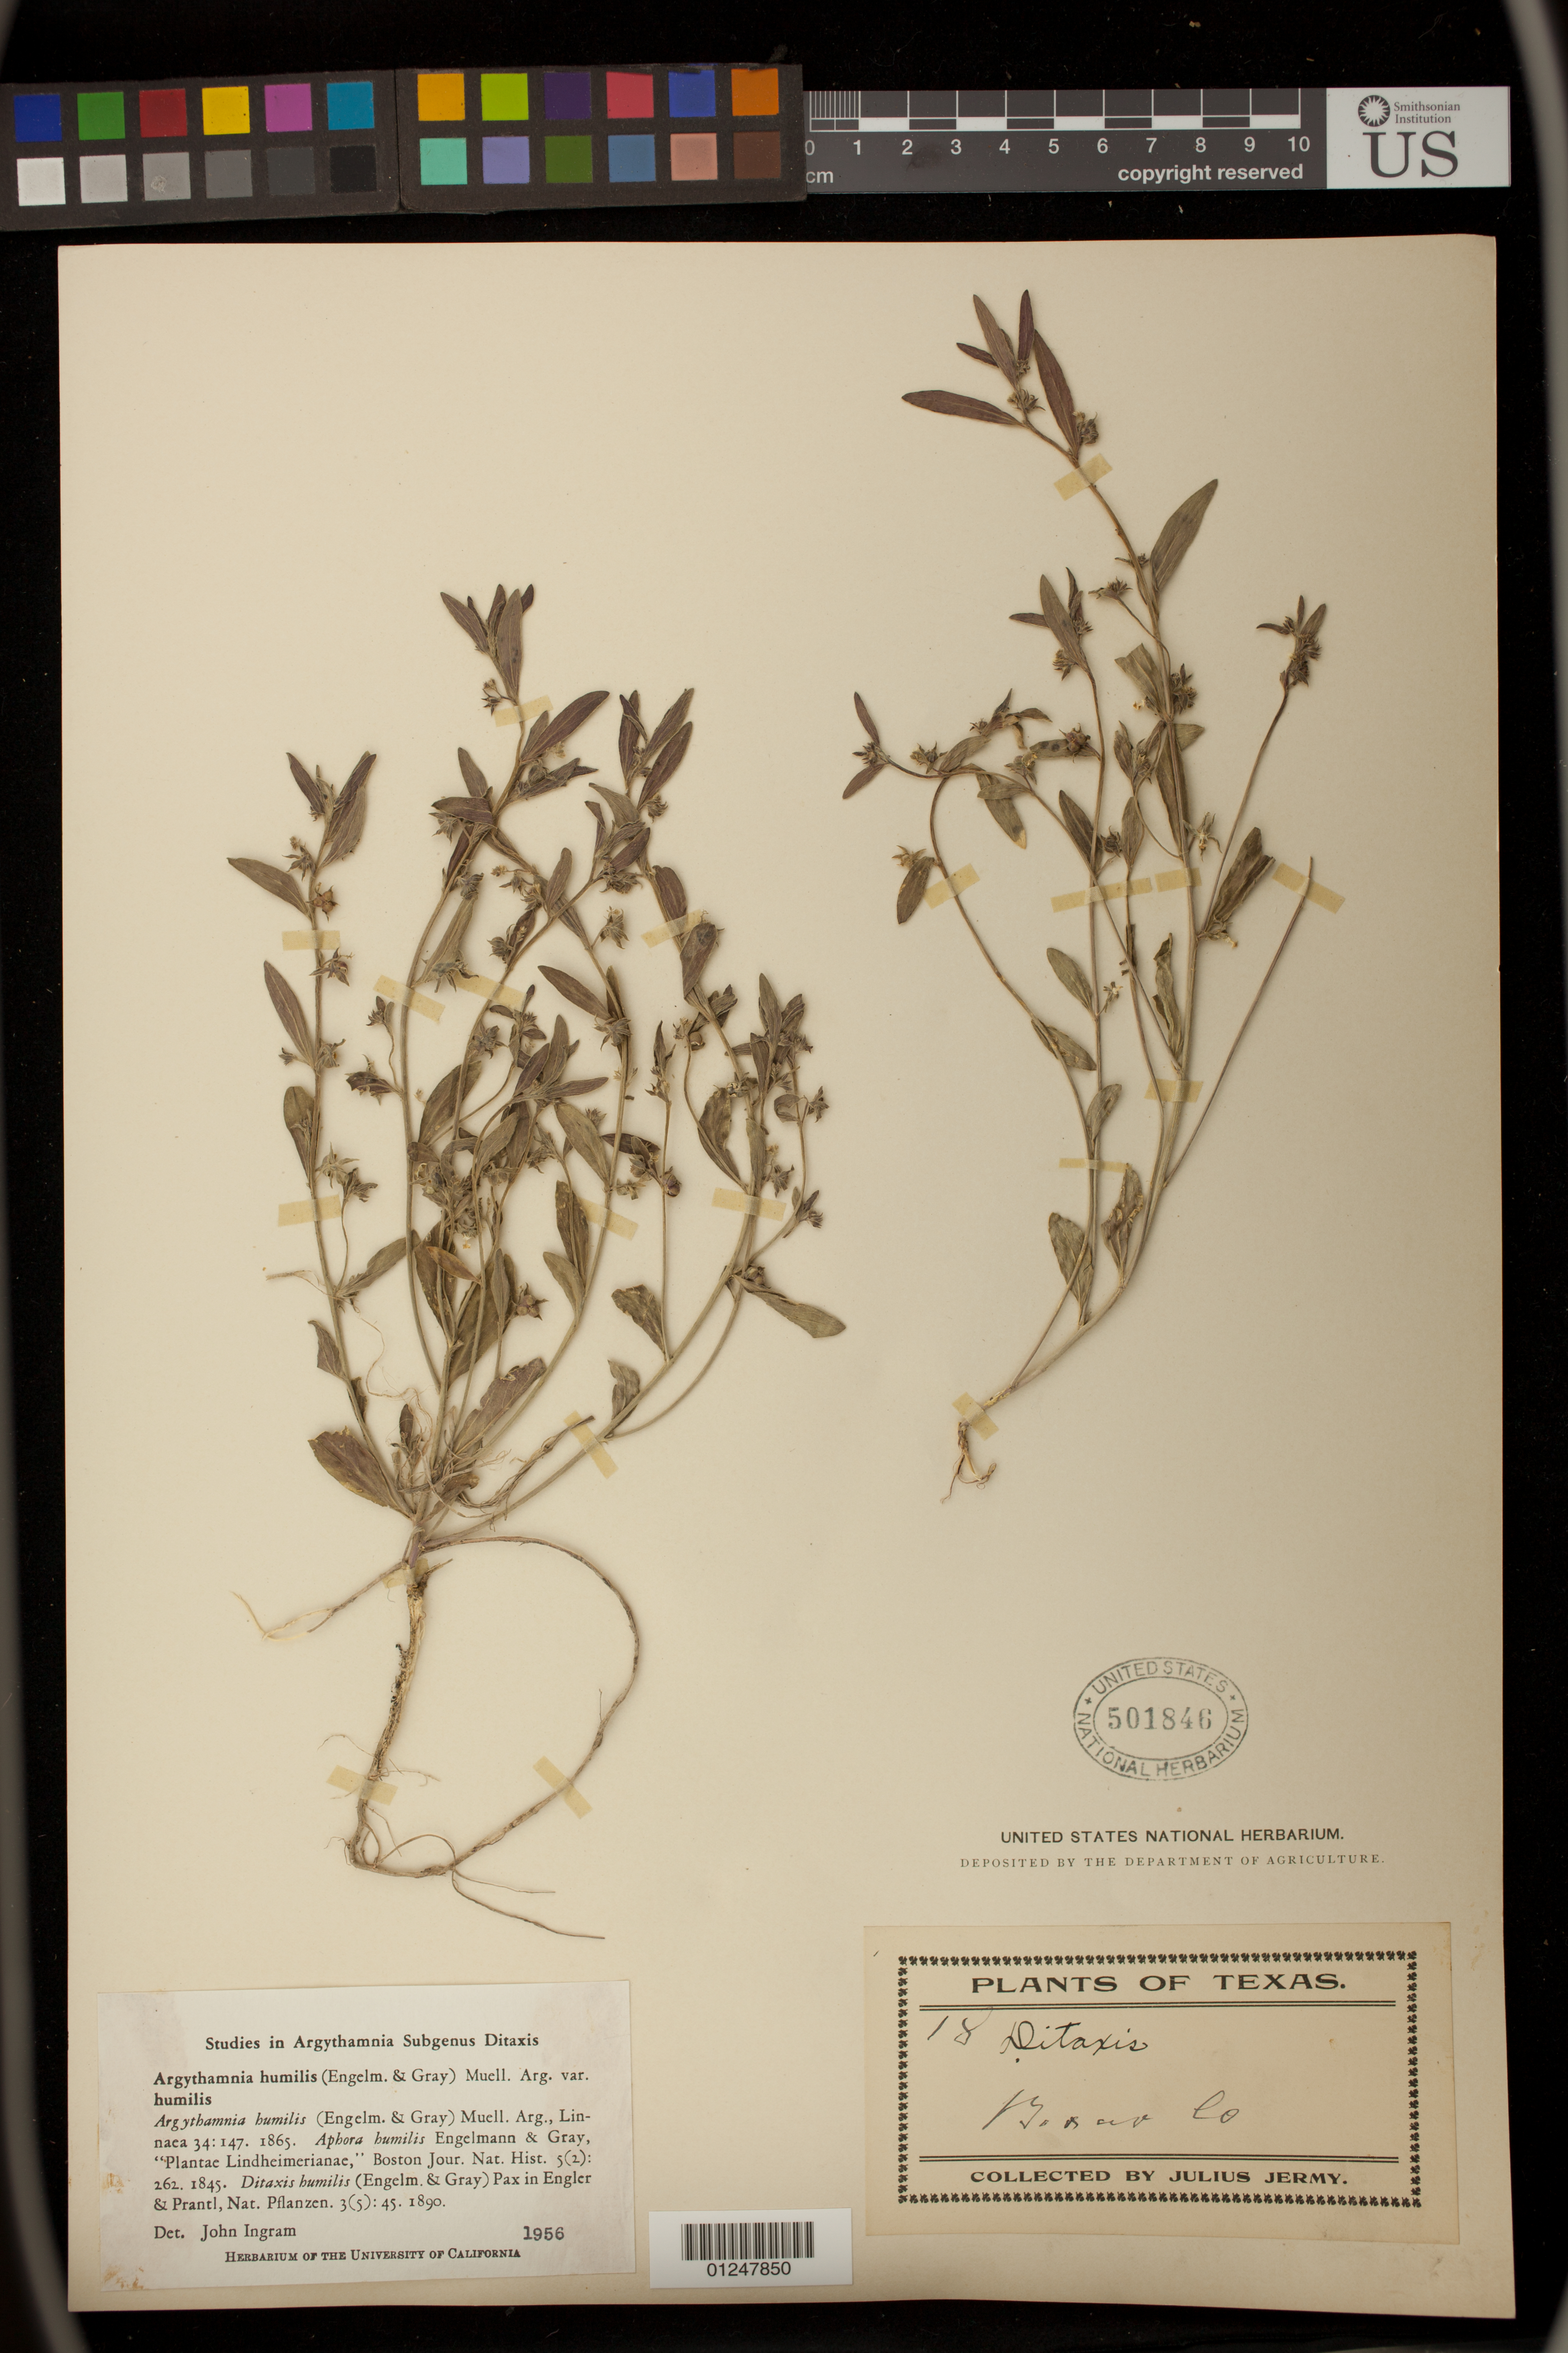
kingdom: Plantae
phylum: Tracheophyta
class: Magnoliopsida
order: Malpighiales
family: Euphorbiaceae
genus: Argythamnia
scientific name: Argythamnia humilis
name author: (Engelm. & A. Gray) Müll. Arg.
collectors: J. Jermy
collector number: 18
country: United States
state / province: Texas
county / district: Bexar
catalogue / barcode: US 501846